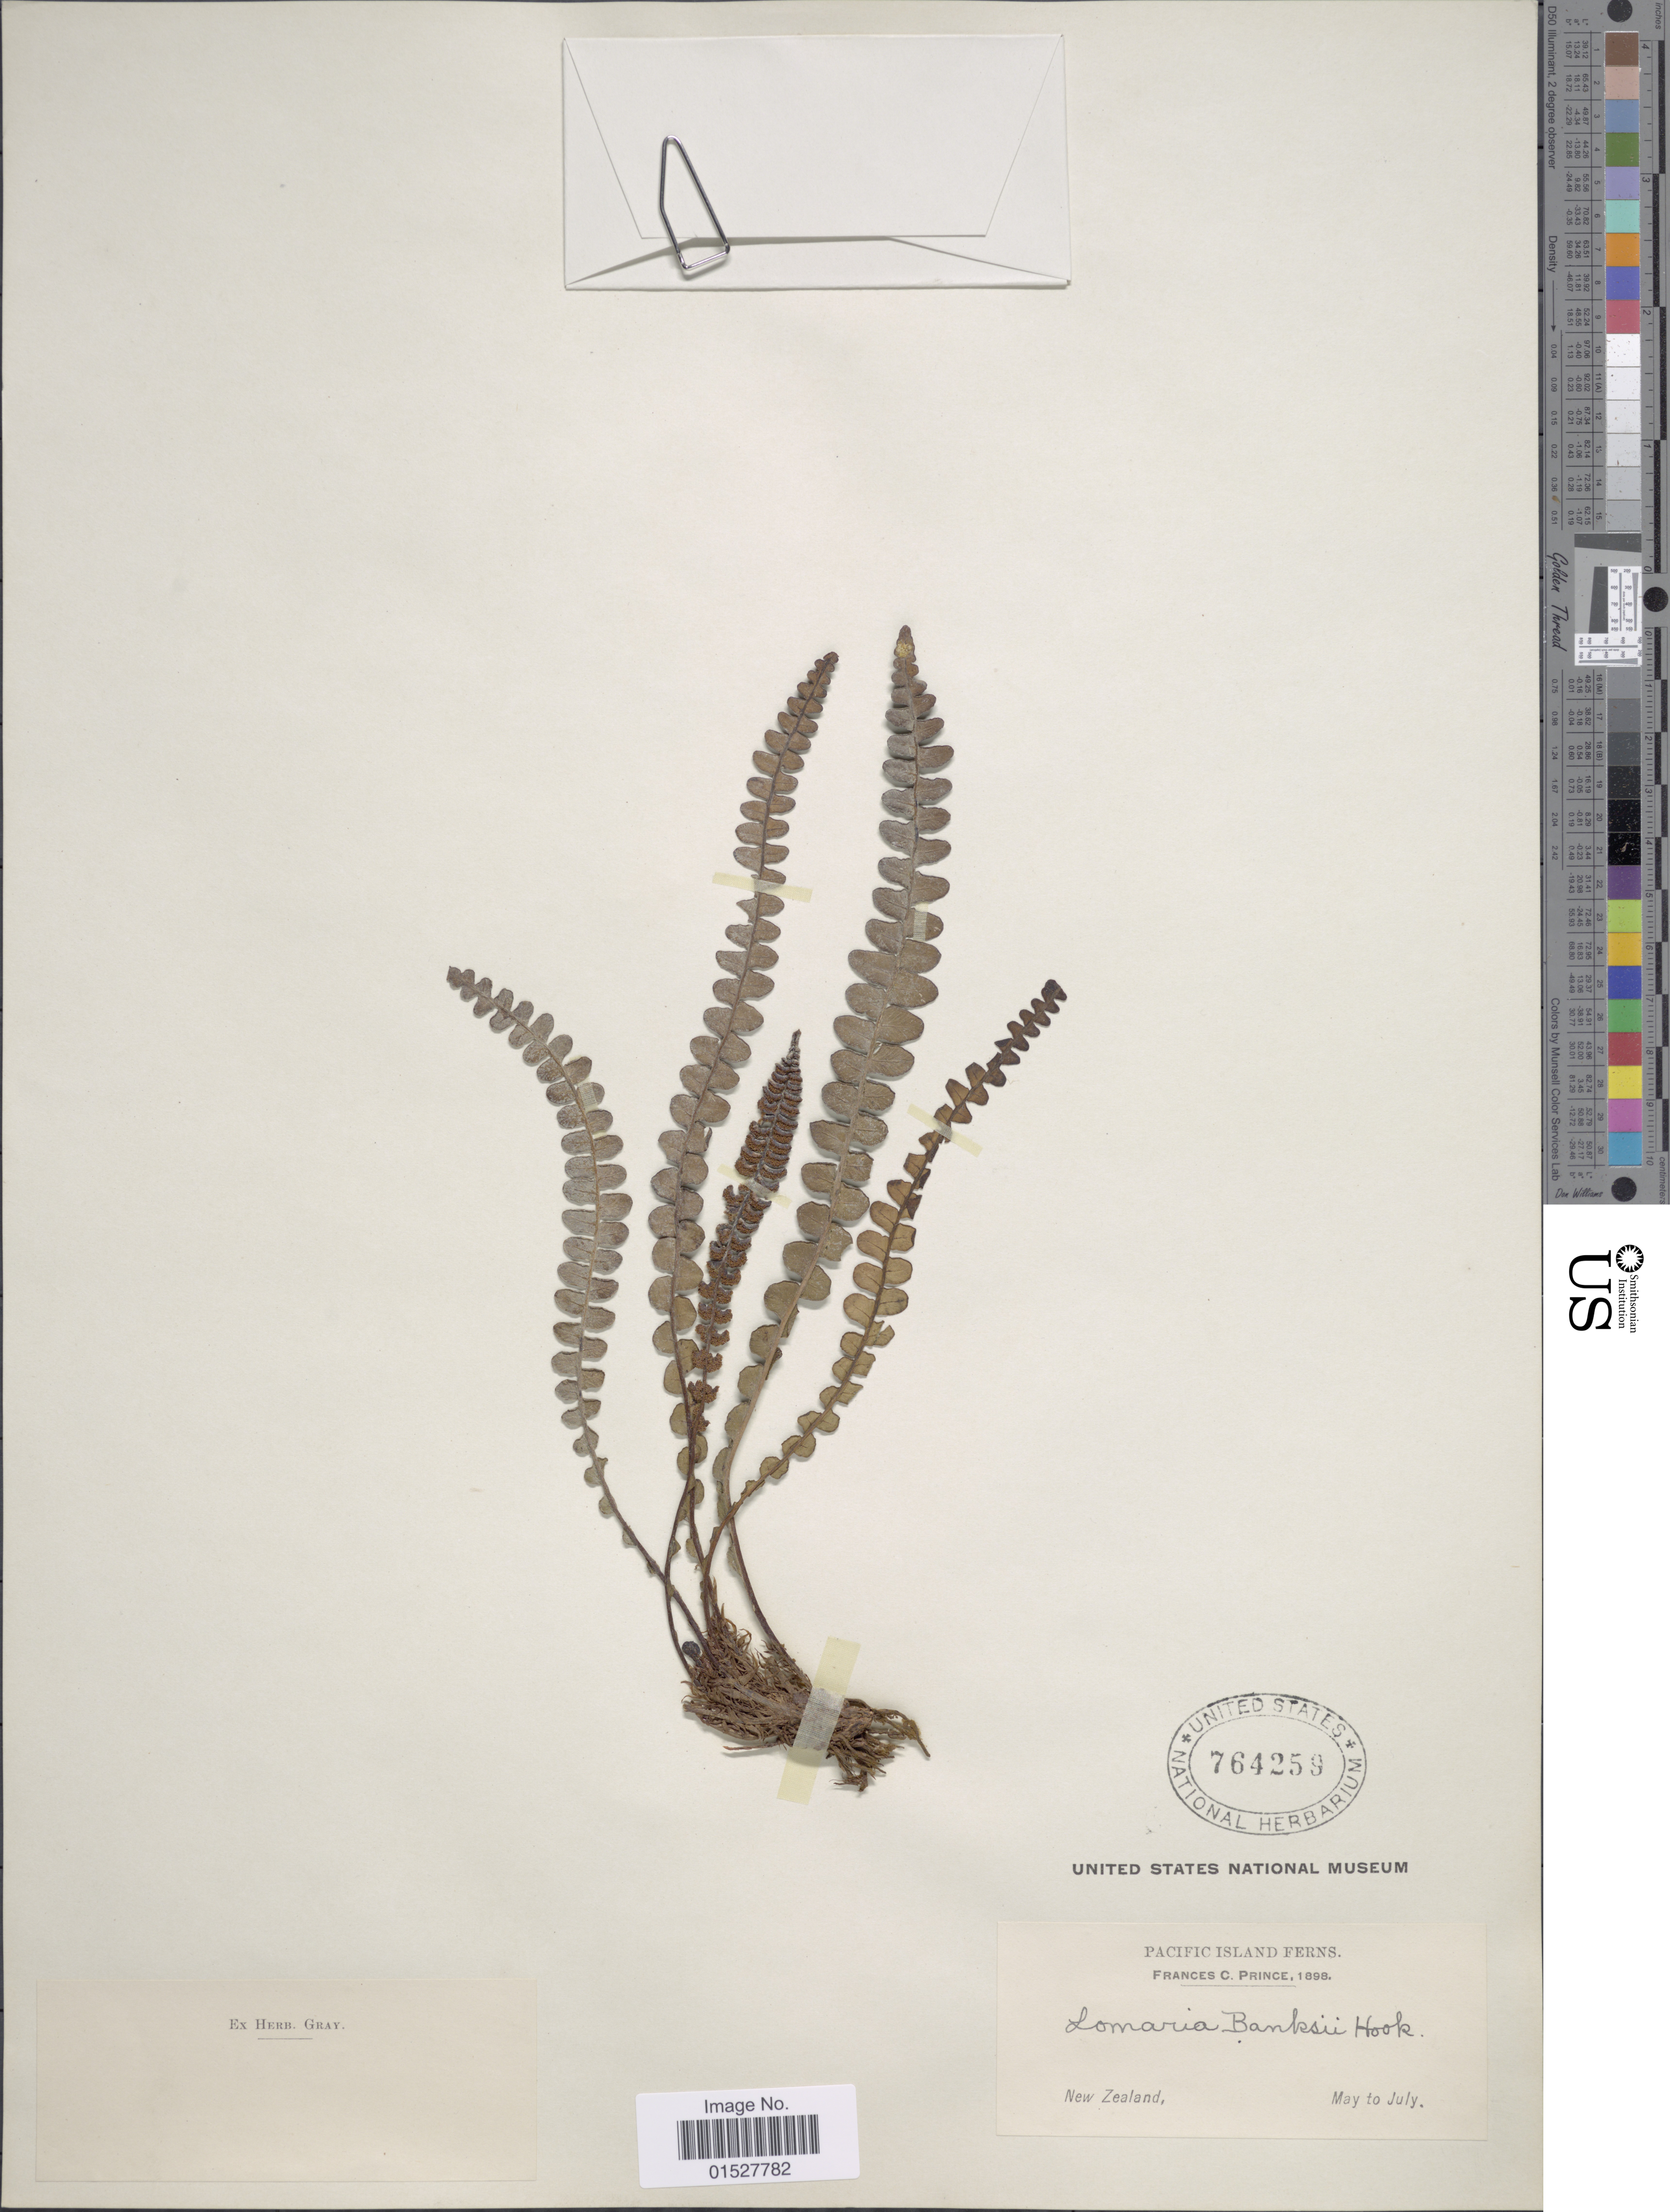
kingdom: Plantae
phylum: Tracheophyta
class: Polypodiopsida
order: Polypodiales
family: Blechnaceae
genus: Blechnum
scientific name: Blechnum blechnoides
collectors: F. Prince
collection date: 1898-05/1898-07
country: New Zealand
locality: Pacific Island.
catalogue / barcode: US 764258